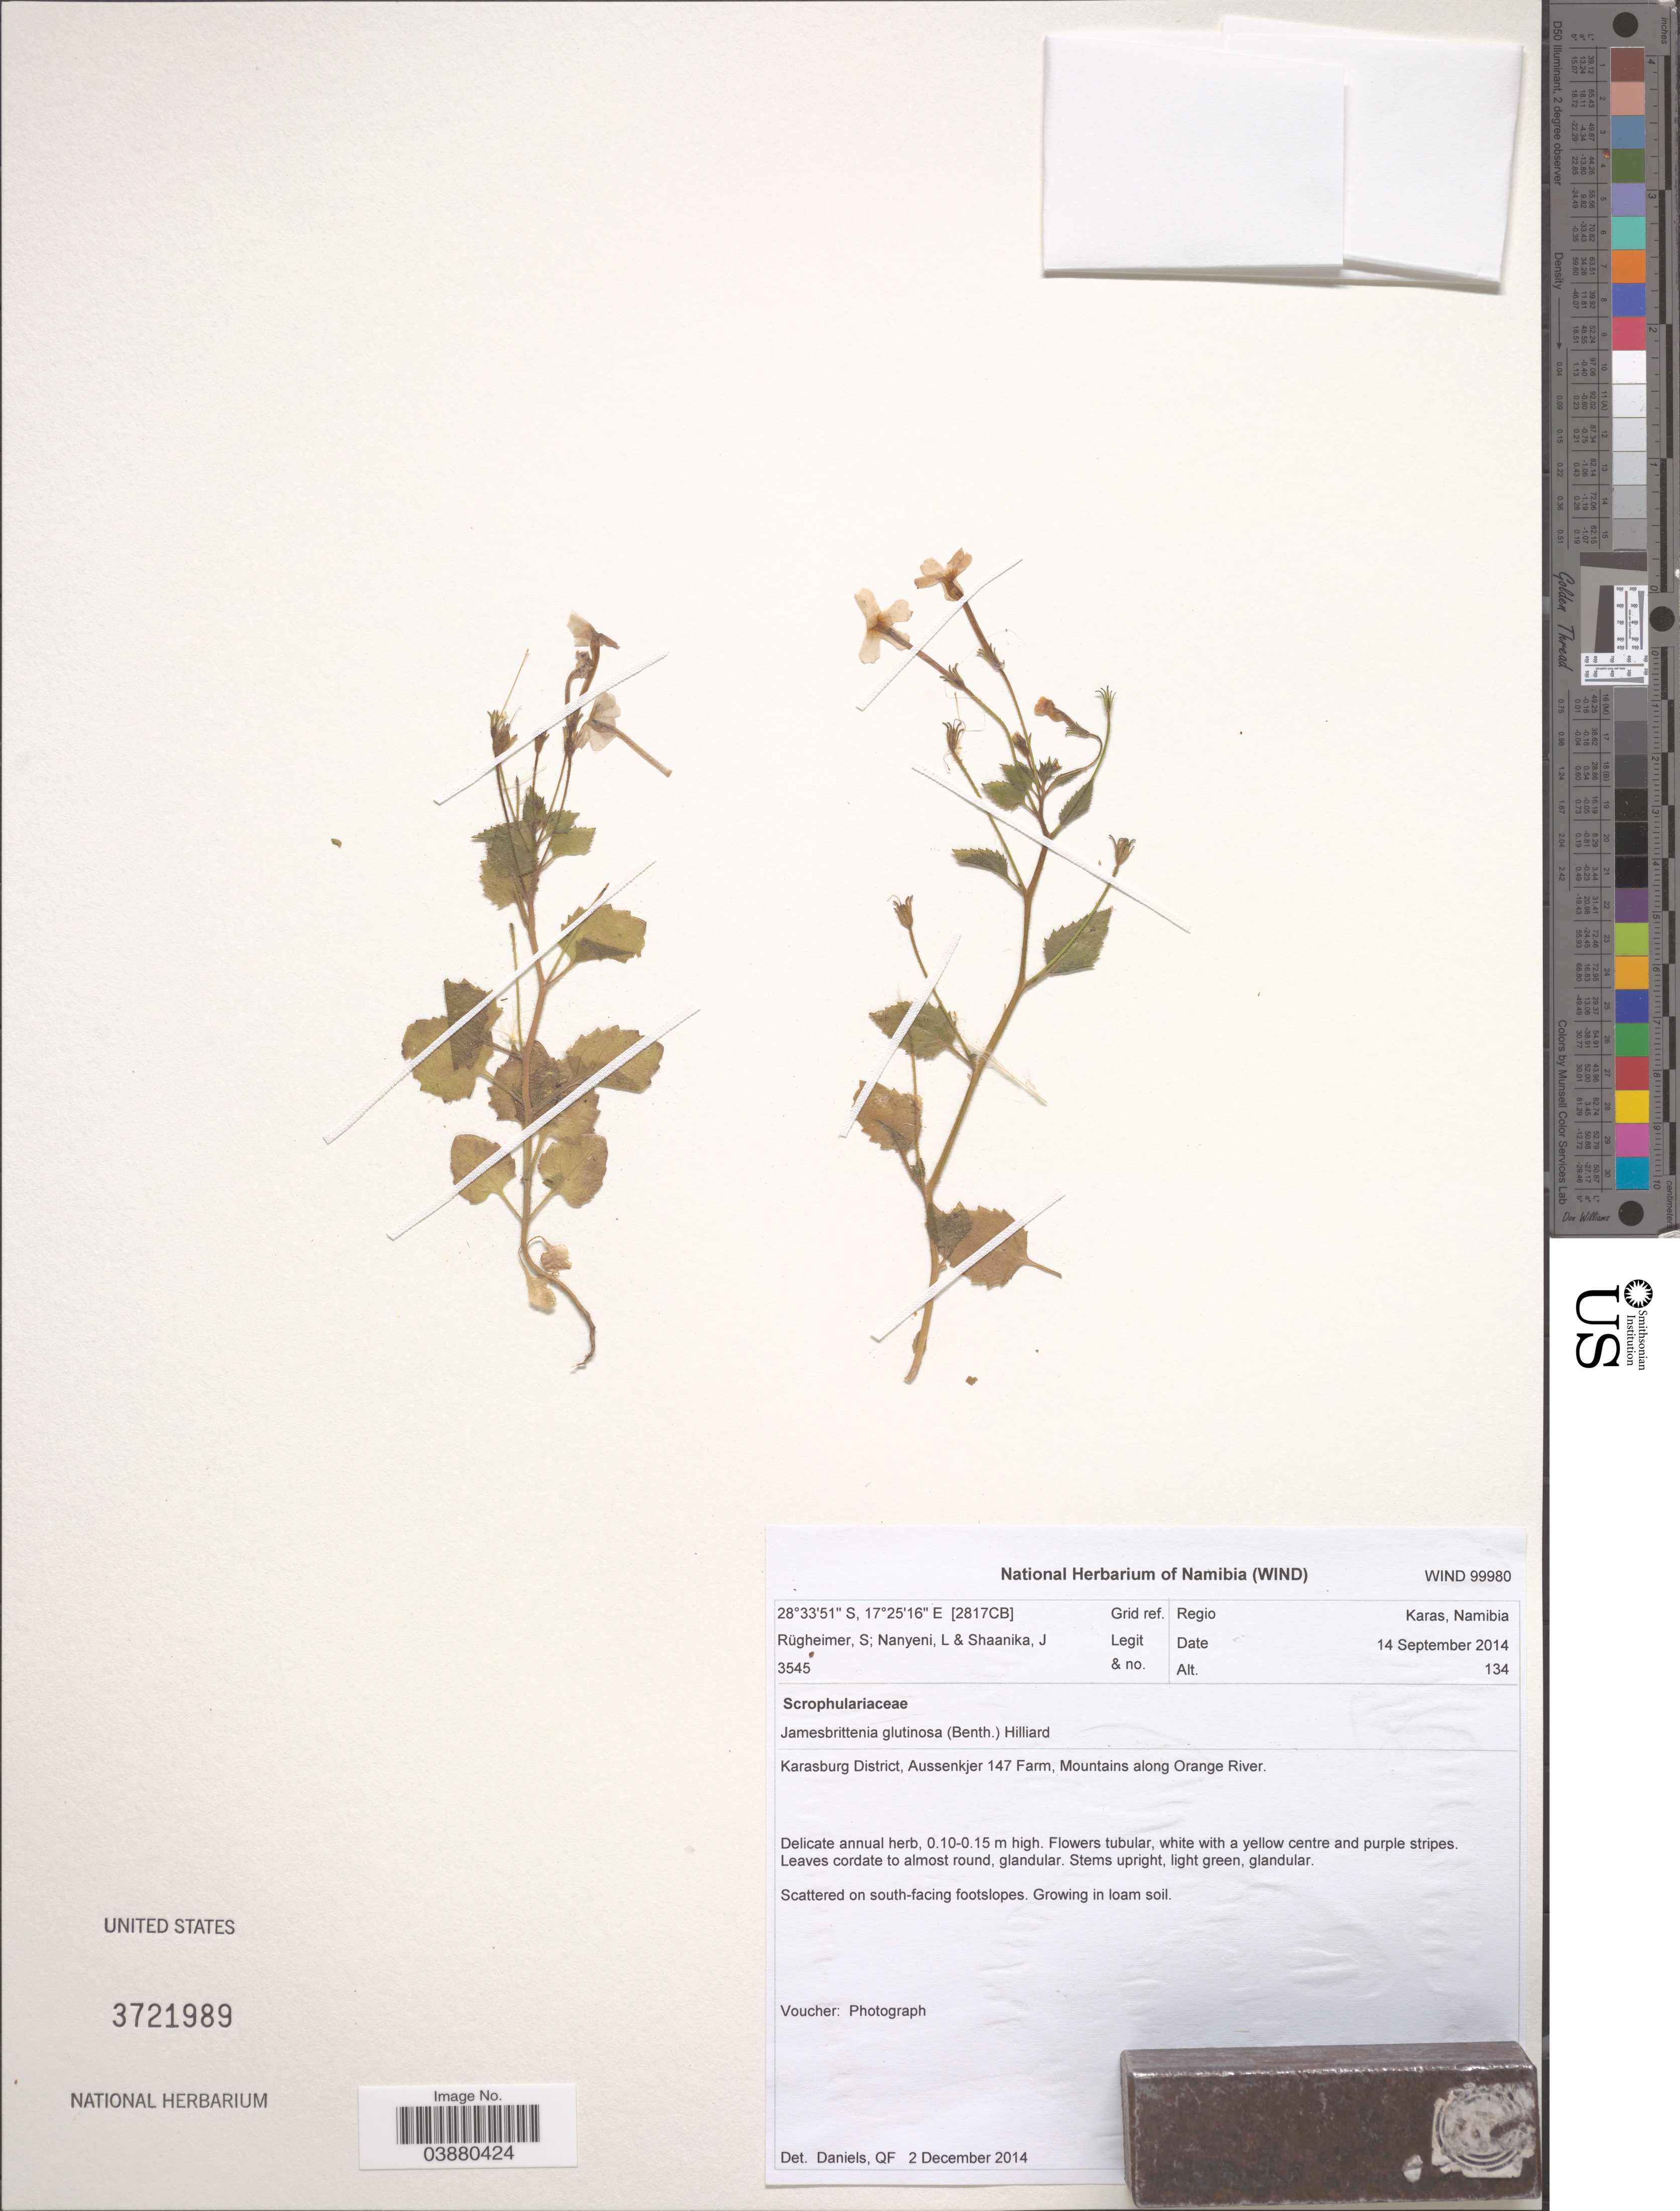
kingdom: Plantae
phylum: Tracheophyta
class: Magnoliopsida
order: Lamiales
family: Scrophulariaceae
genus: Jamesbrittenia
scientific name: Jamesbrittenia glutinosa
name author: Hilliard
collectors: S. Rugheimer, L. Nanyeni & Shaanika J.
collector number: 3545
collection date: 2014-09-14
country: Namibia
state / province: Karas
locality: [2817CB] Grid ref. Regio Karas. Karasburg District, Aussenkjer 147 Farm, Mountains along Orange River.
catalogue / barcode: US 3721989